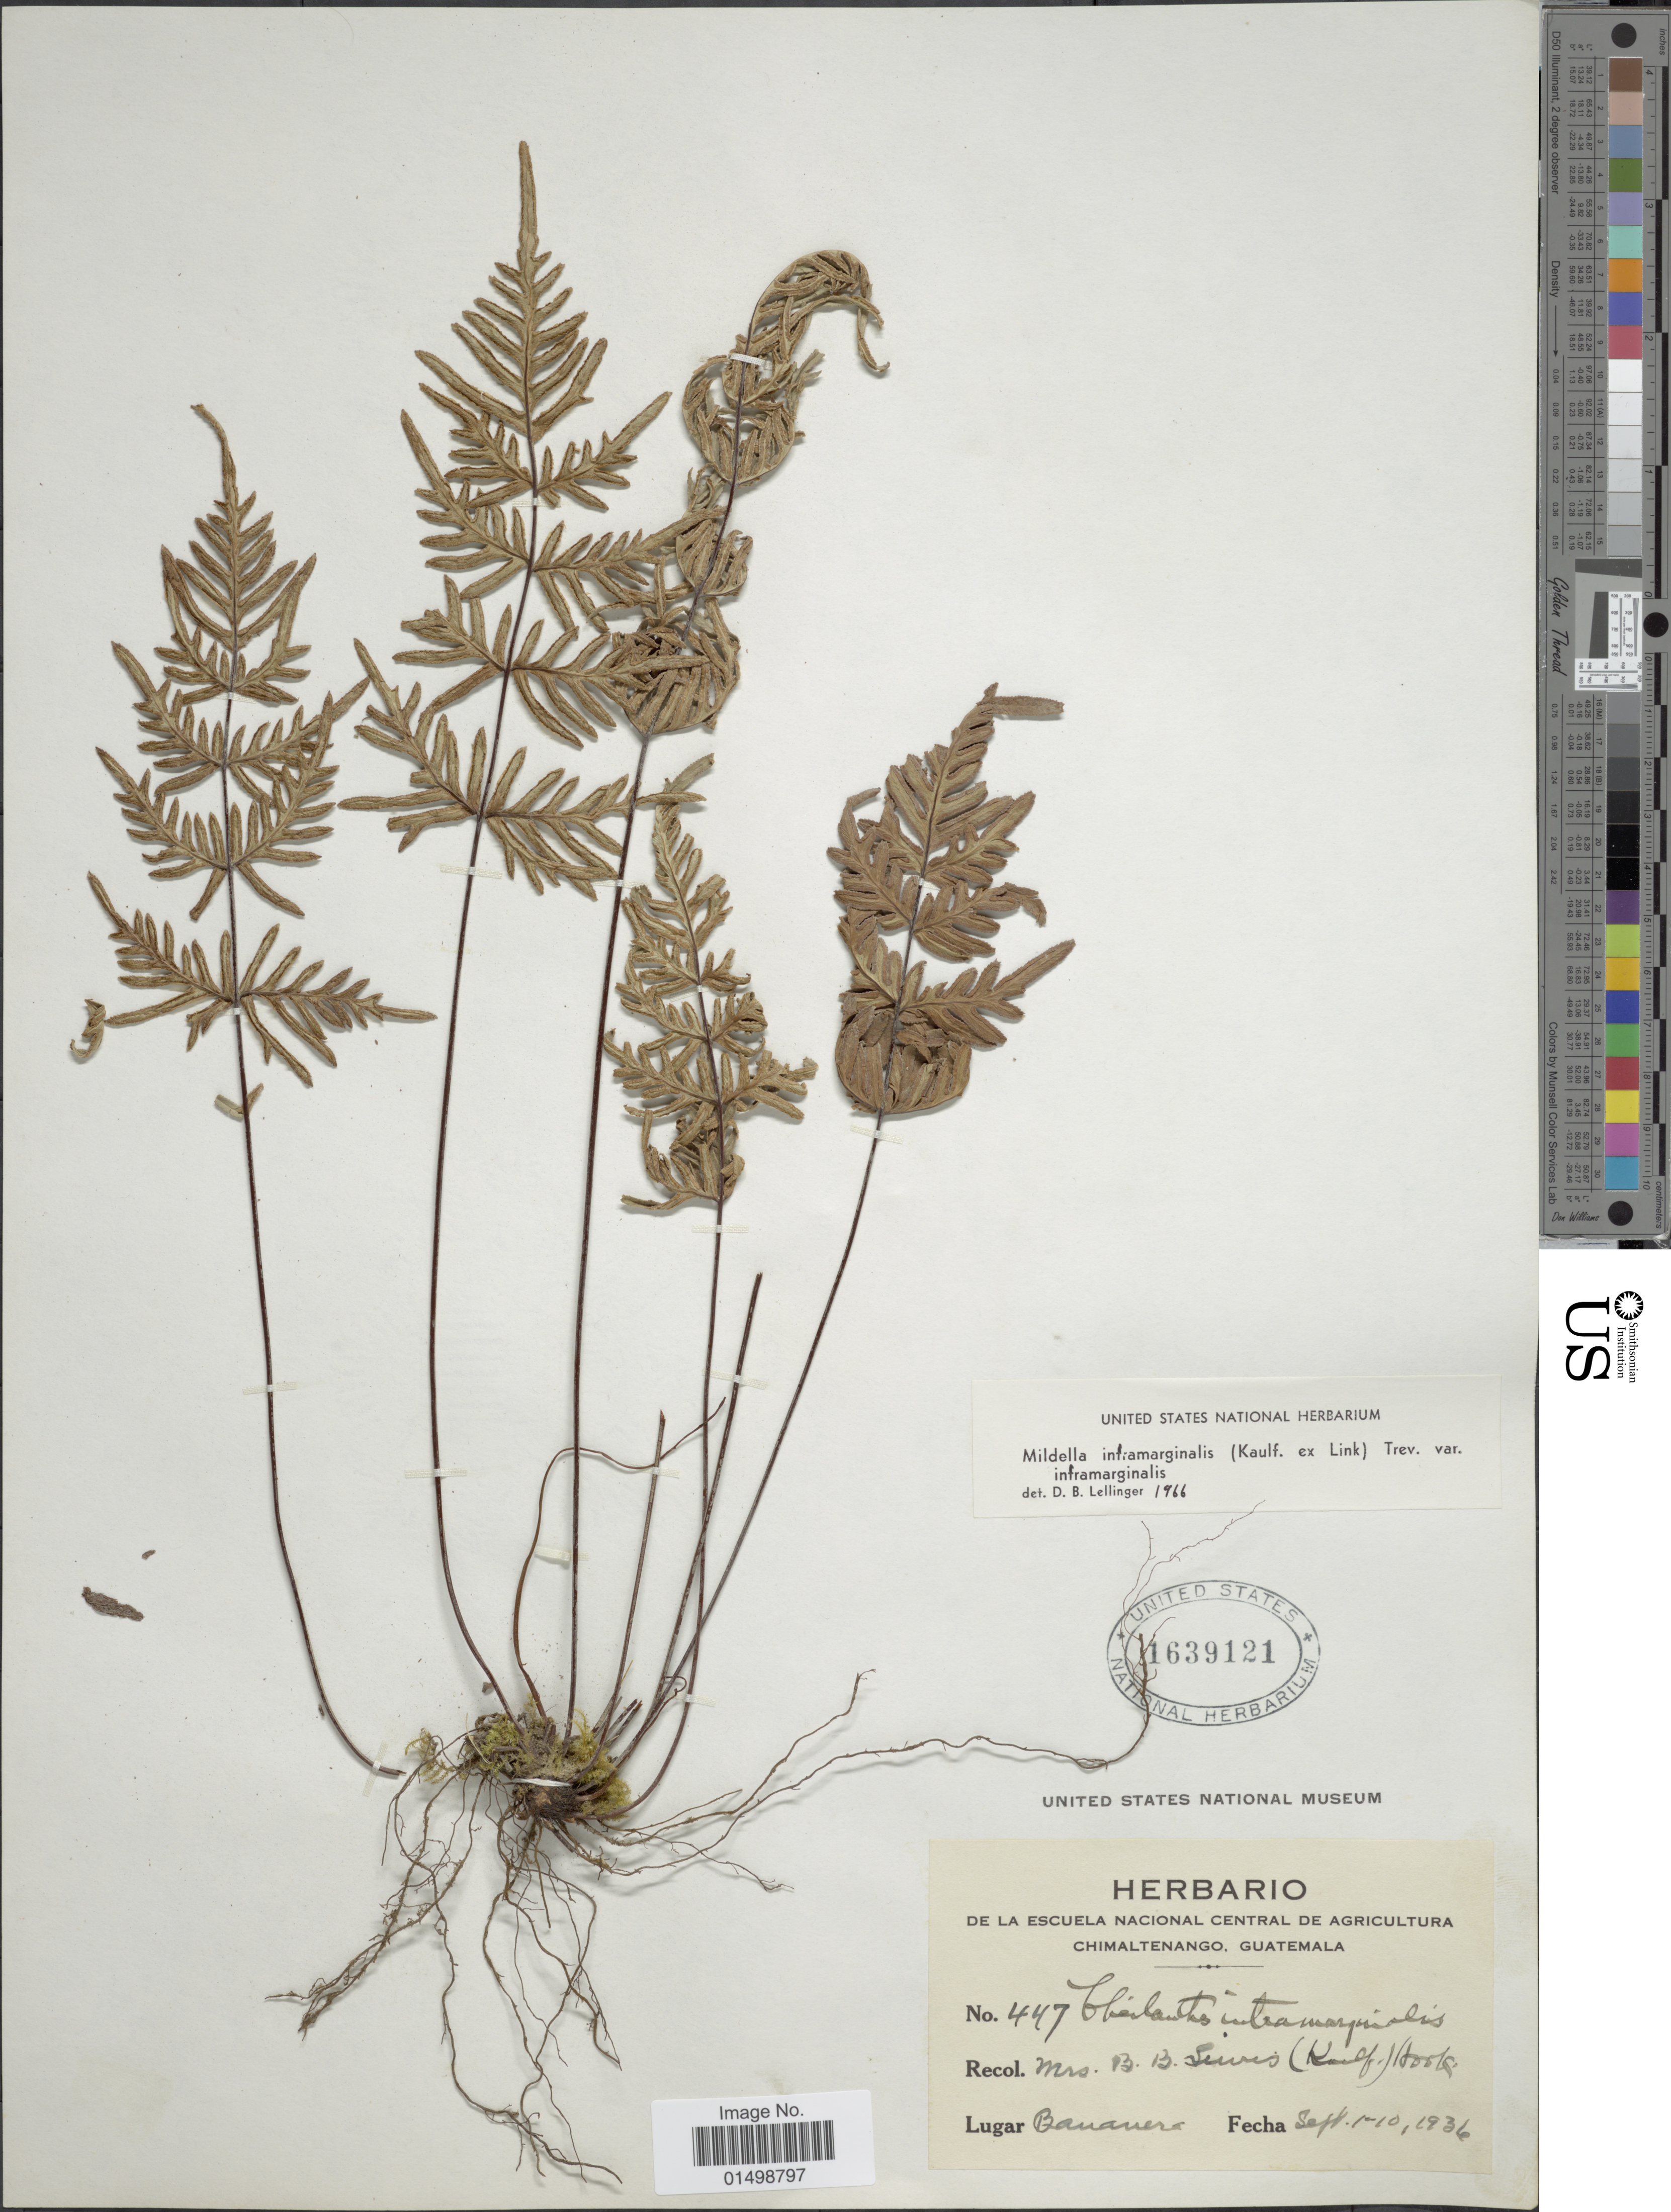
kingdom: Plantae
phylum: Tracheophyta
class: Polypodiopsida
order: Polypodiales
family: Pteridaceae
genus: Cheilanthes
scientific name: Cheilanthes intramarginalis var. intramarginalis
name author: (Kaulf.) Hook.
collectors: B. Lewis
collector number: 447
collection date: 1936-09-01/1936-09-10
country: Guatemala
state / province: Chimaltenango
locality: Bananera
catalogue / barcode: US 1639121